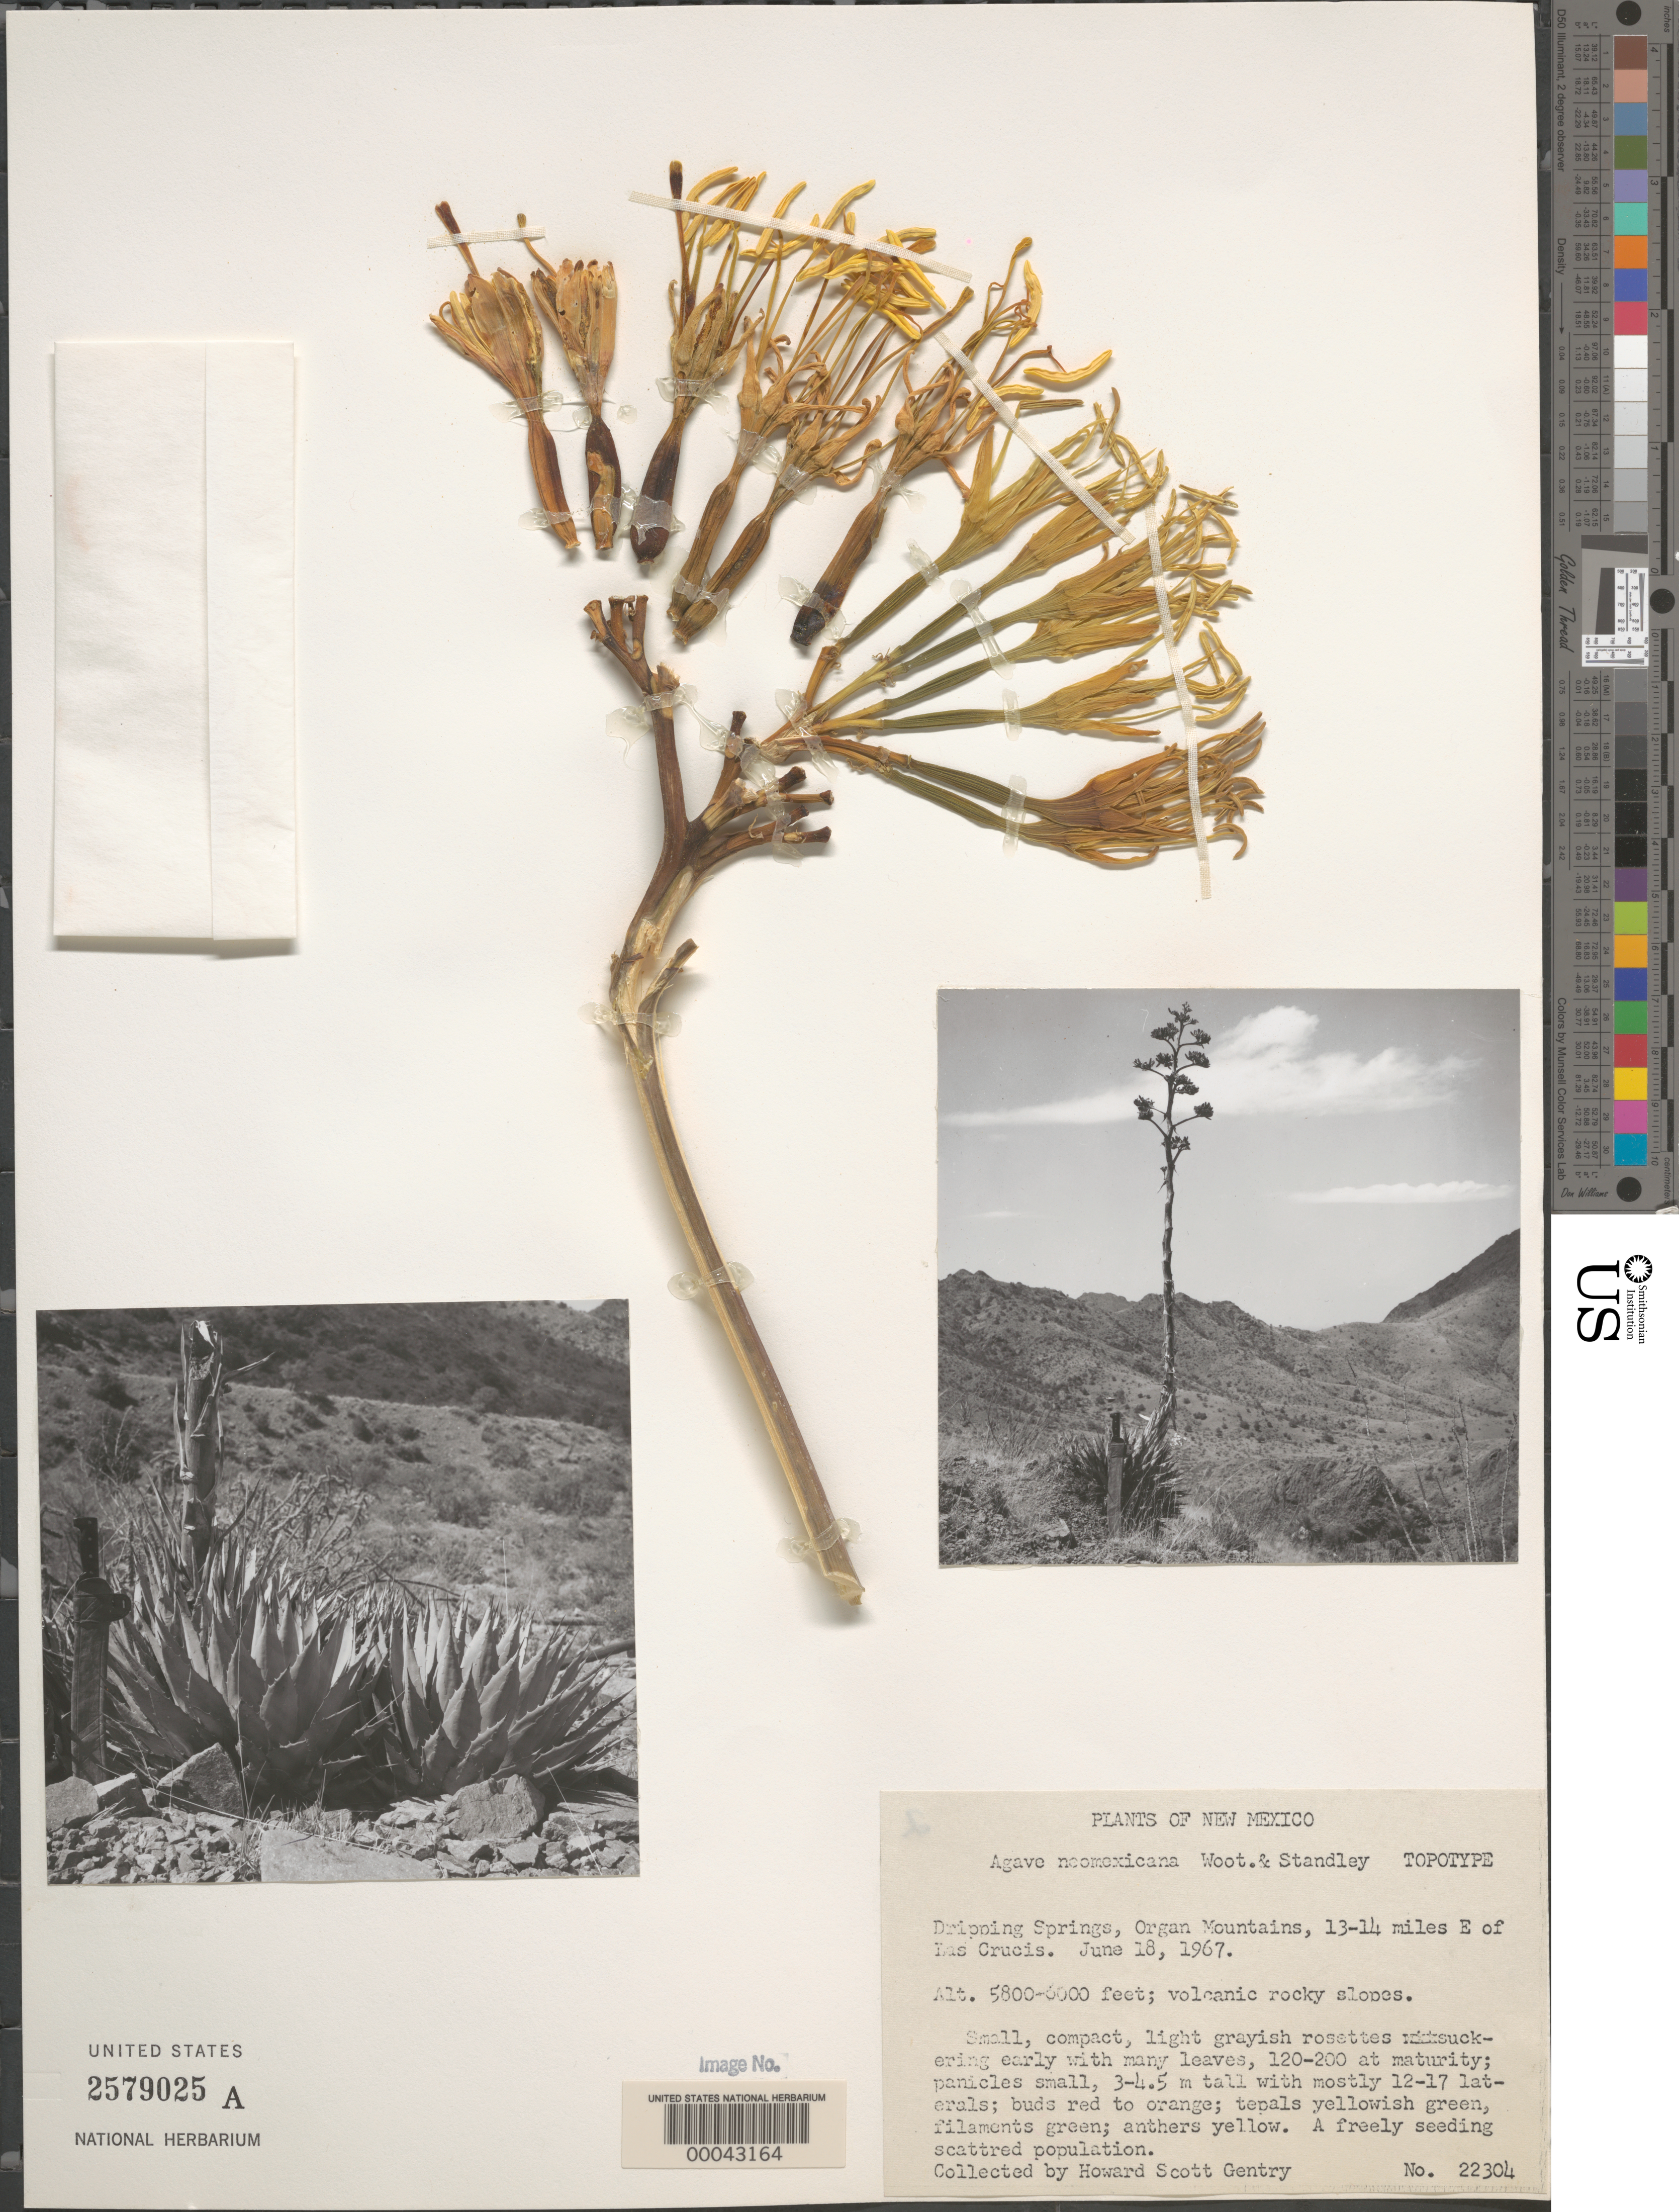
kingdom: Plantae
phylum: Tracheophyta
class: Liliopsida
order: Asparagales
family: Asparagaceae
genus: Agave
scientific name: Agave neomexicana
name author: Wooton & Standl.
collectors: H. S. Gentry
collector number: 22304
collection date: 1967-06-18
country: United States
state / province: New Mexico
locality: Dripping Springs, Organ Mountains, 13-14 miles E of Las Crucis.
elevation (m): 1768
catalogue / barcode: US 2579025A